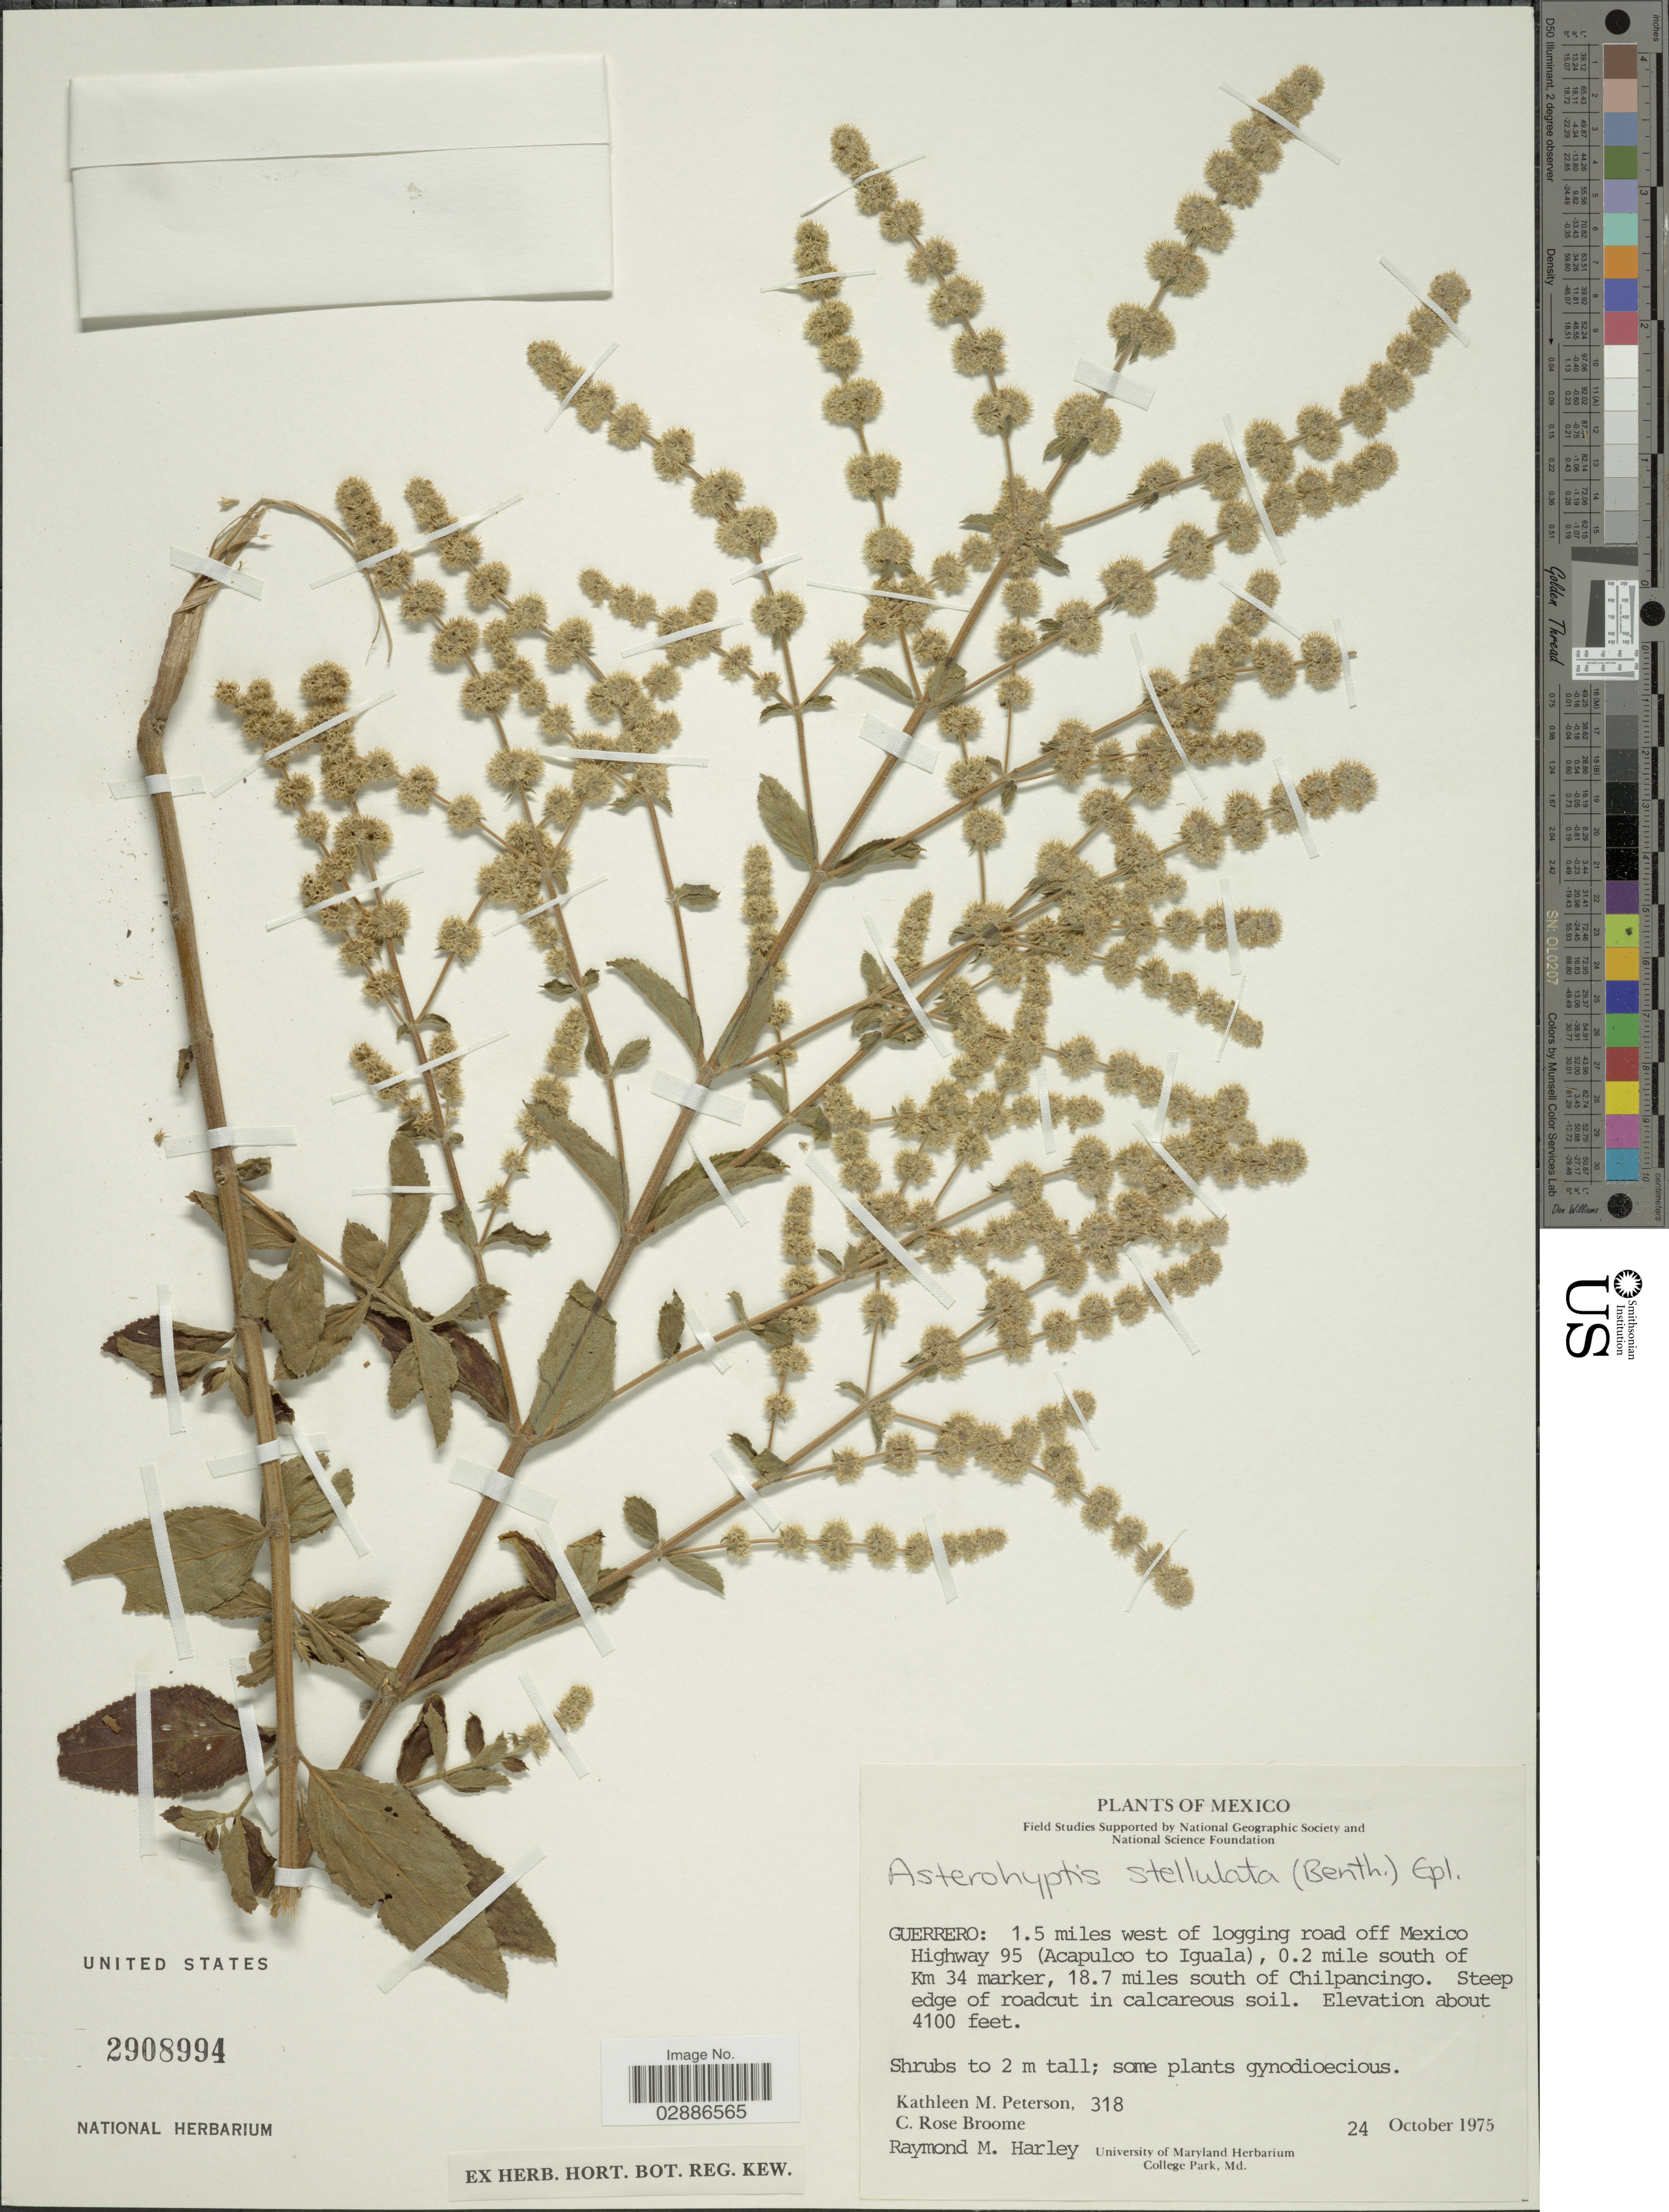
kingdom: Plantae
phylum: Tracheophyta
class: Magnoliopsida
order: Lamiales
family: Lamiaceae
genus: Asterohyptis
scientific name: Asterohyptis stellulata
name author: (Benth.) Epling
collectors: K. Peterson, C. R. Broome & R. M. Harley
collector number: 318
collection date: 1975-10-24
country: Mexico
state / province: Guerrero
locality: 1.5 mile west of logging road off Mexico Highway 95 (Acapulco to Iguala), 0.2 mile south of Km 34 marker, 18.7 miles south of Chilpancingo.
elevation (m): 1250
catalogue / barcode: US 2908994